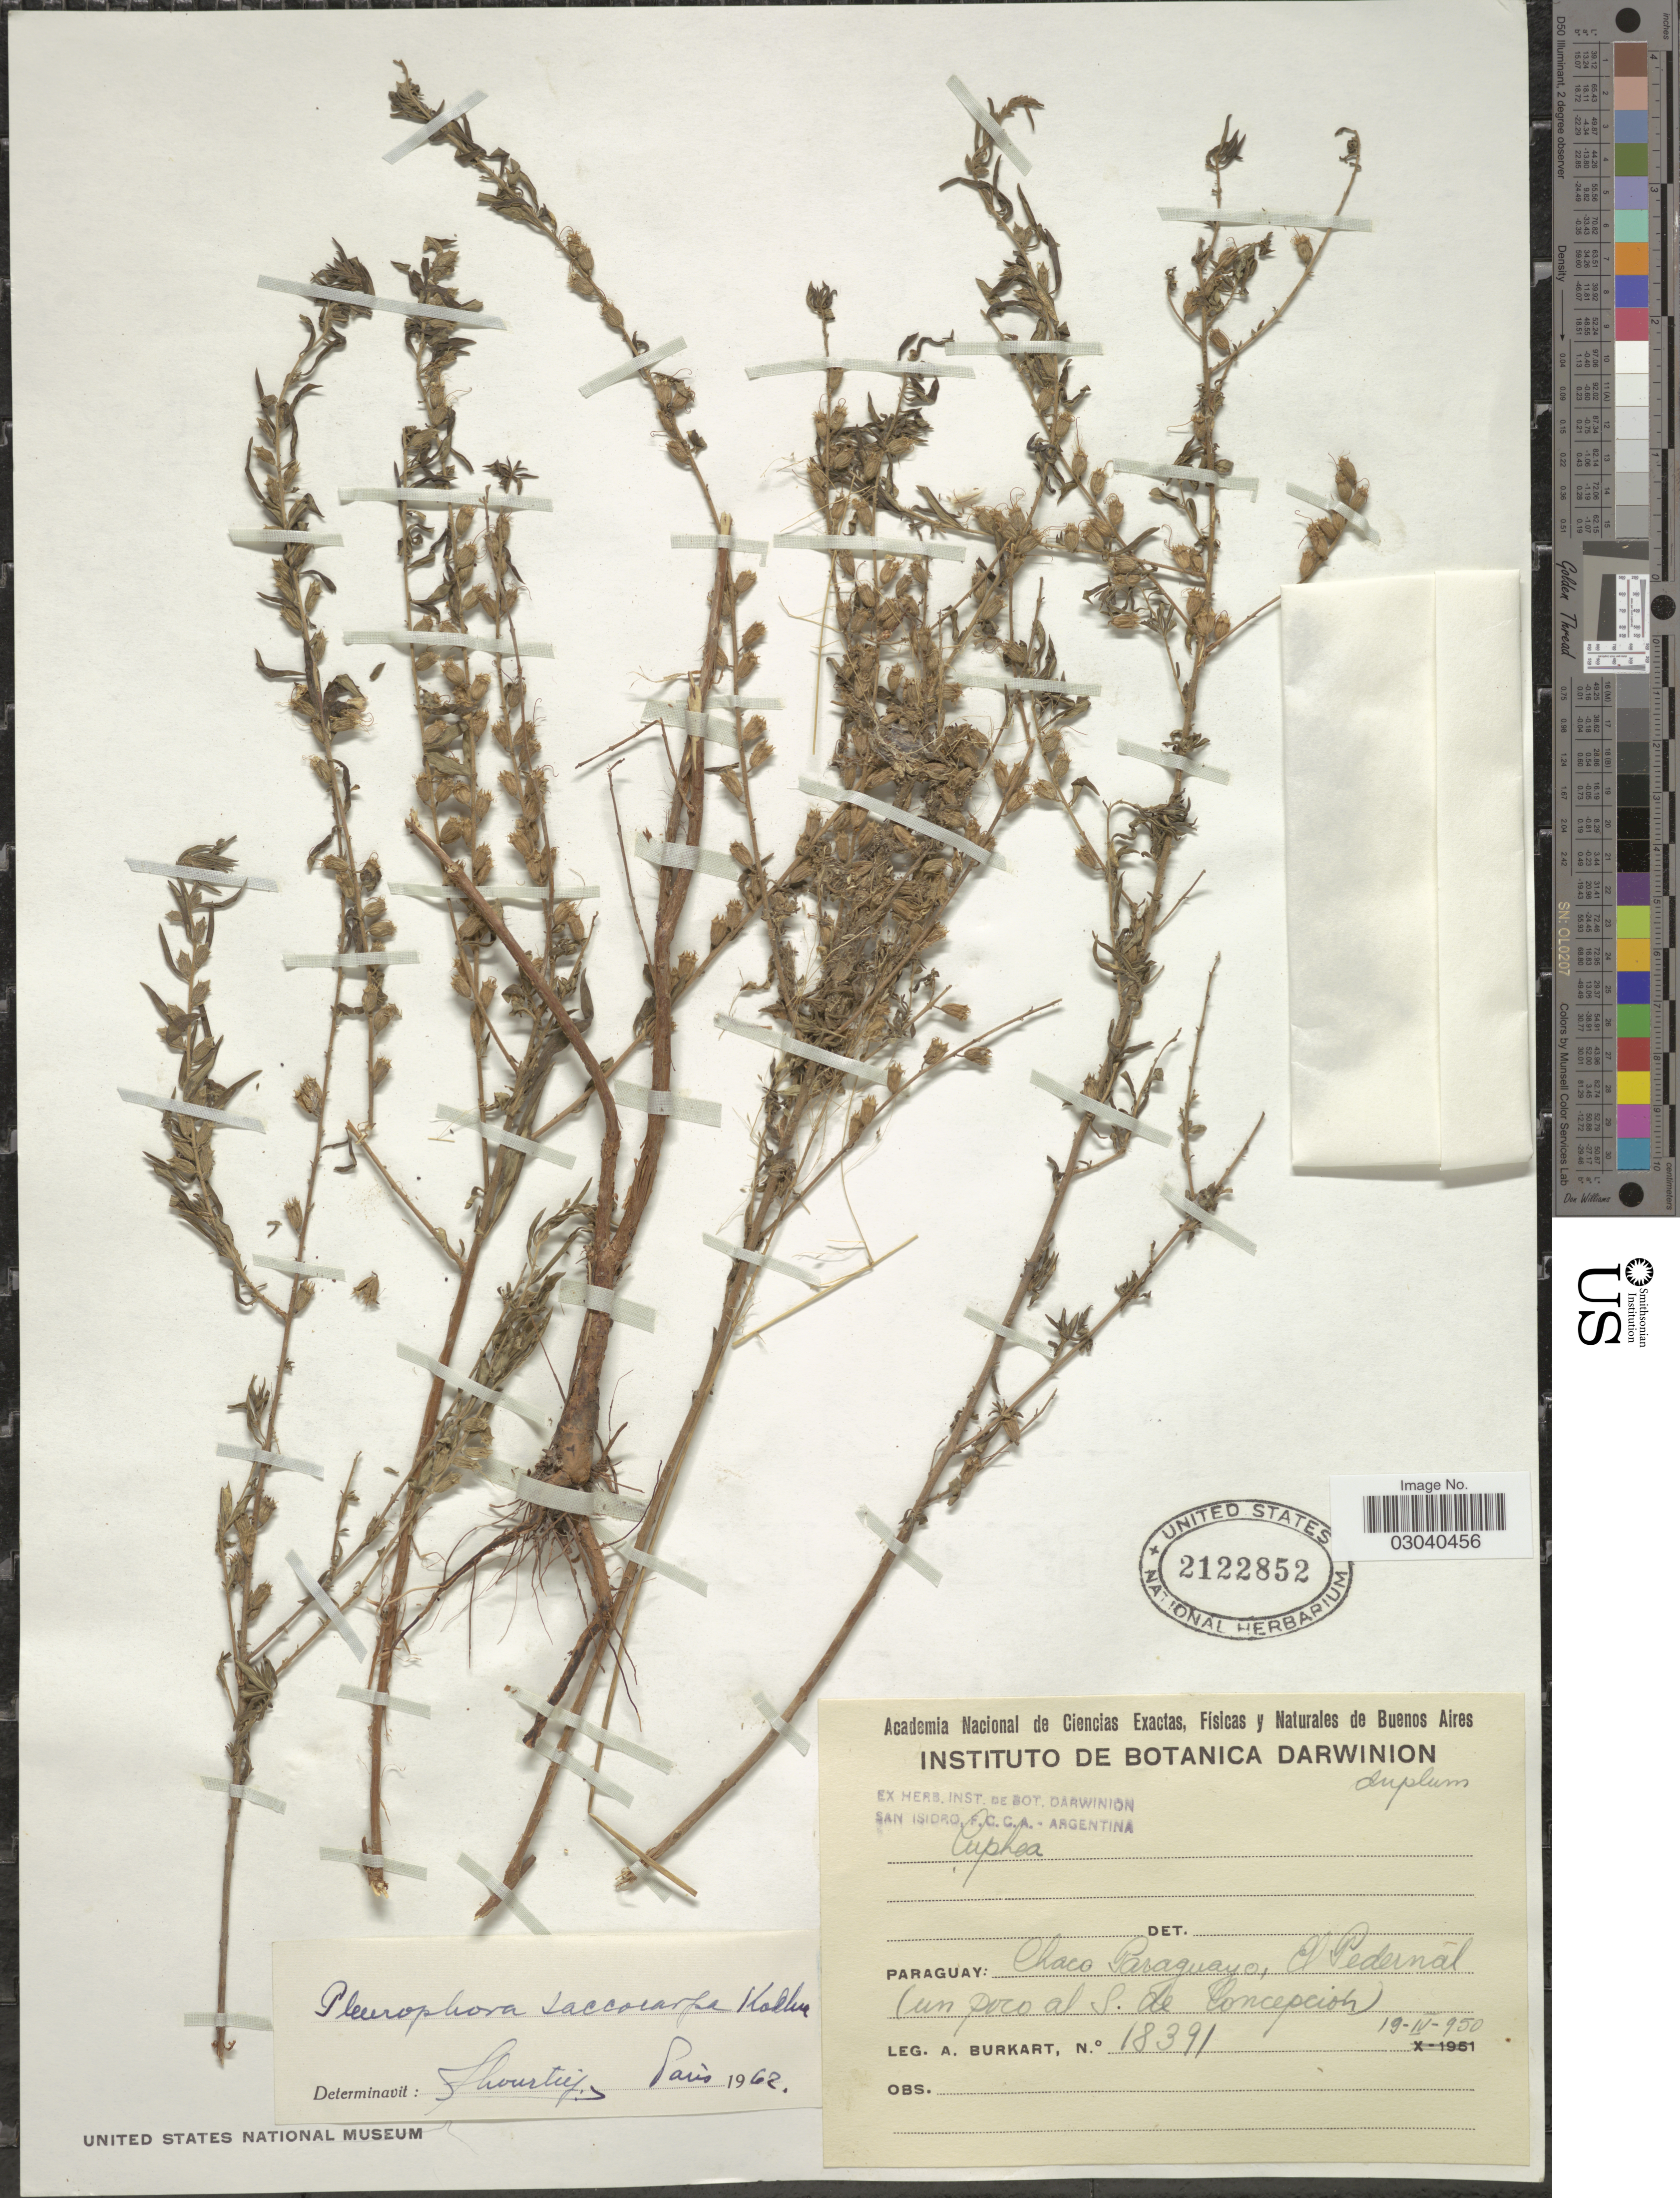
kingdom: Plantae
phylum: Tracheophyta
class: Magnoliopsida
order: Myrtales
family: Lythraceae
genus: Pleurophora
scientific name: Pleurophora saccocarpa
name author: Koehne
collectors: A. E. Burkart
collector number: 18391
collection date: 1950-04-19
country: Paraguay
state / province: Concepcion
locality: Chaco Paraguayo, El Pedernál (un poco al S. de Concepción).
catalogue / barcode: US 2122852